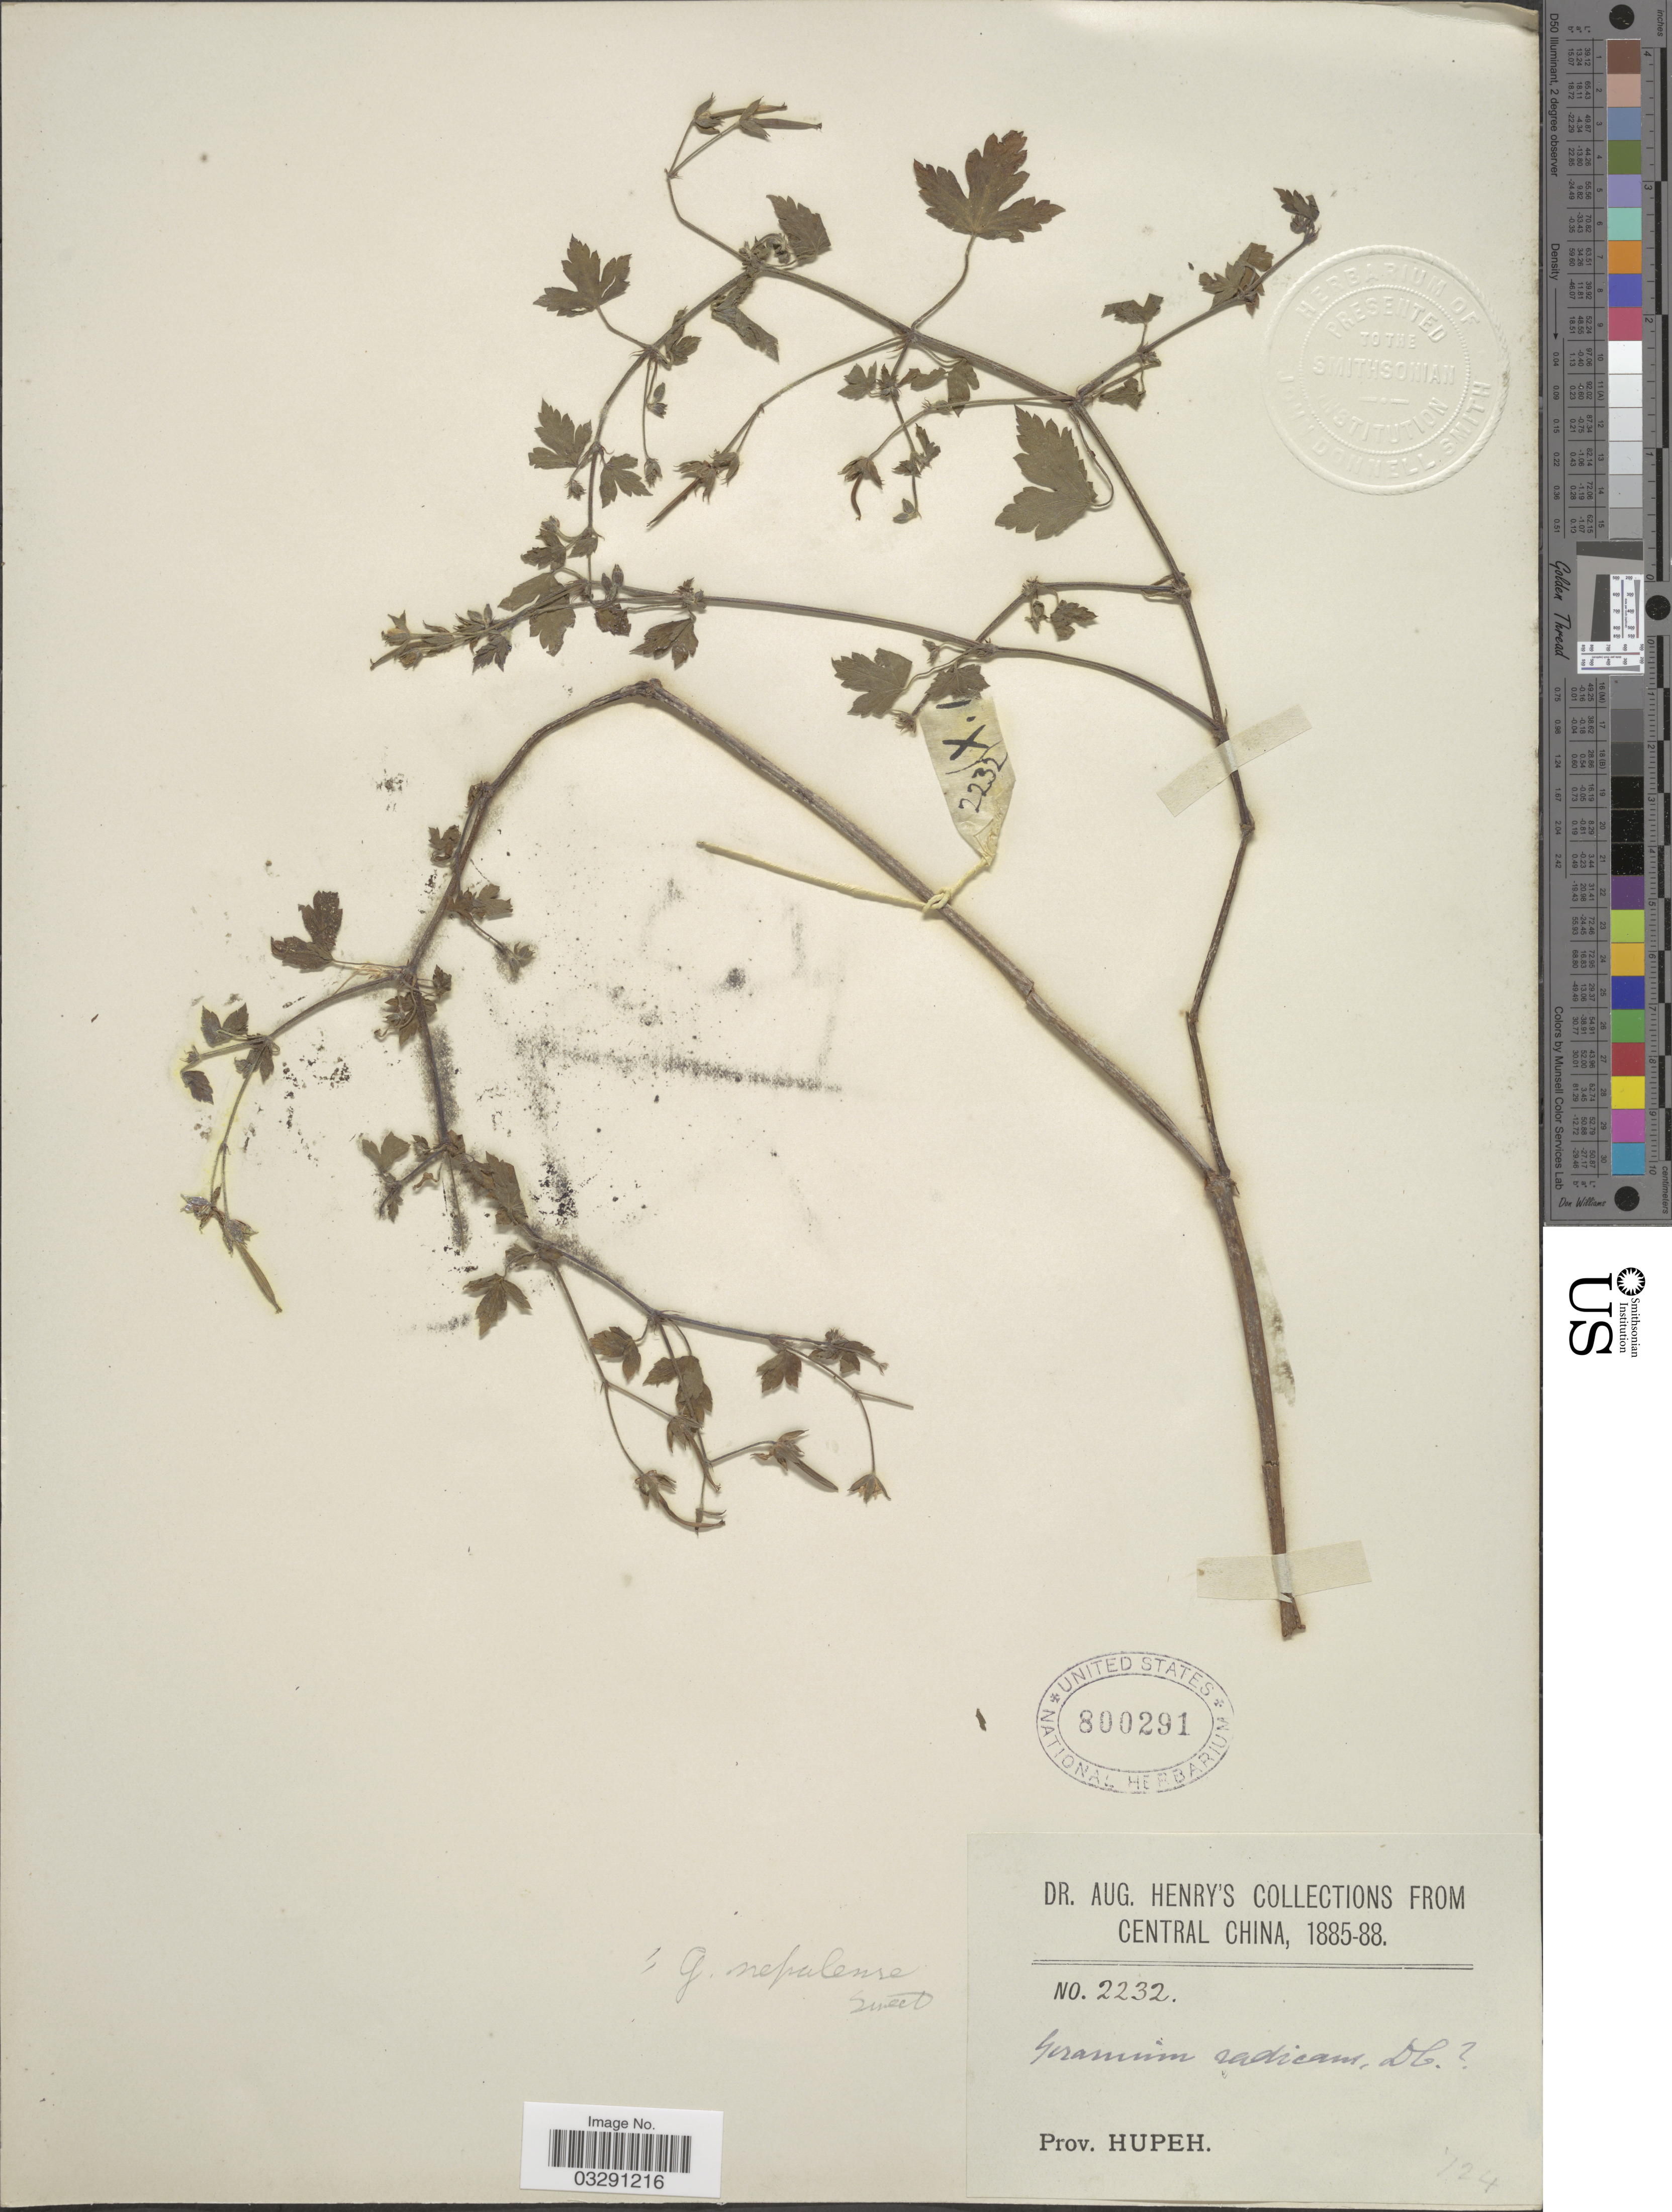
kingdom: Plantae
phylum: Tracheophyta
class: Magnoliopsida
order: Geraniales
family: Geraniaceae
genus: Geranium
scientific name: Geranium nepalense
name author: Sweet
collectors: A. Henry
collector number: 2232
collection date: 1885/1888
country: China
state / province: Hubei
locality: Central China, Prov. Hupeh.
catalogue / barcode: US 800291